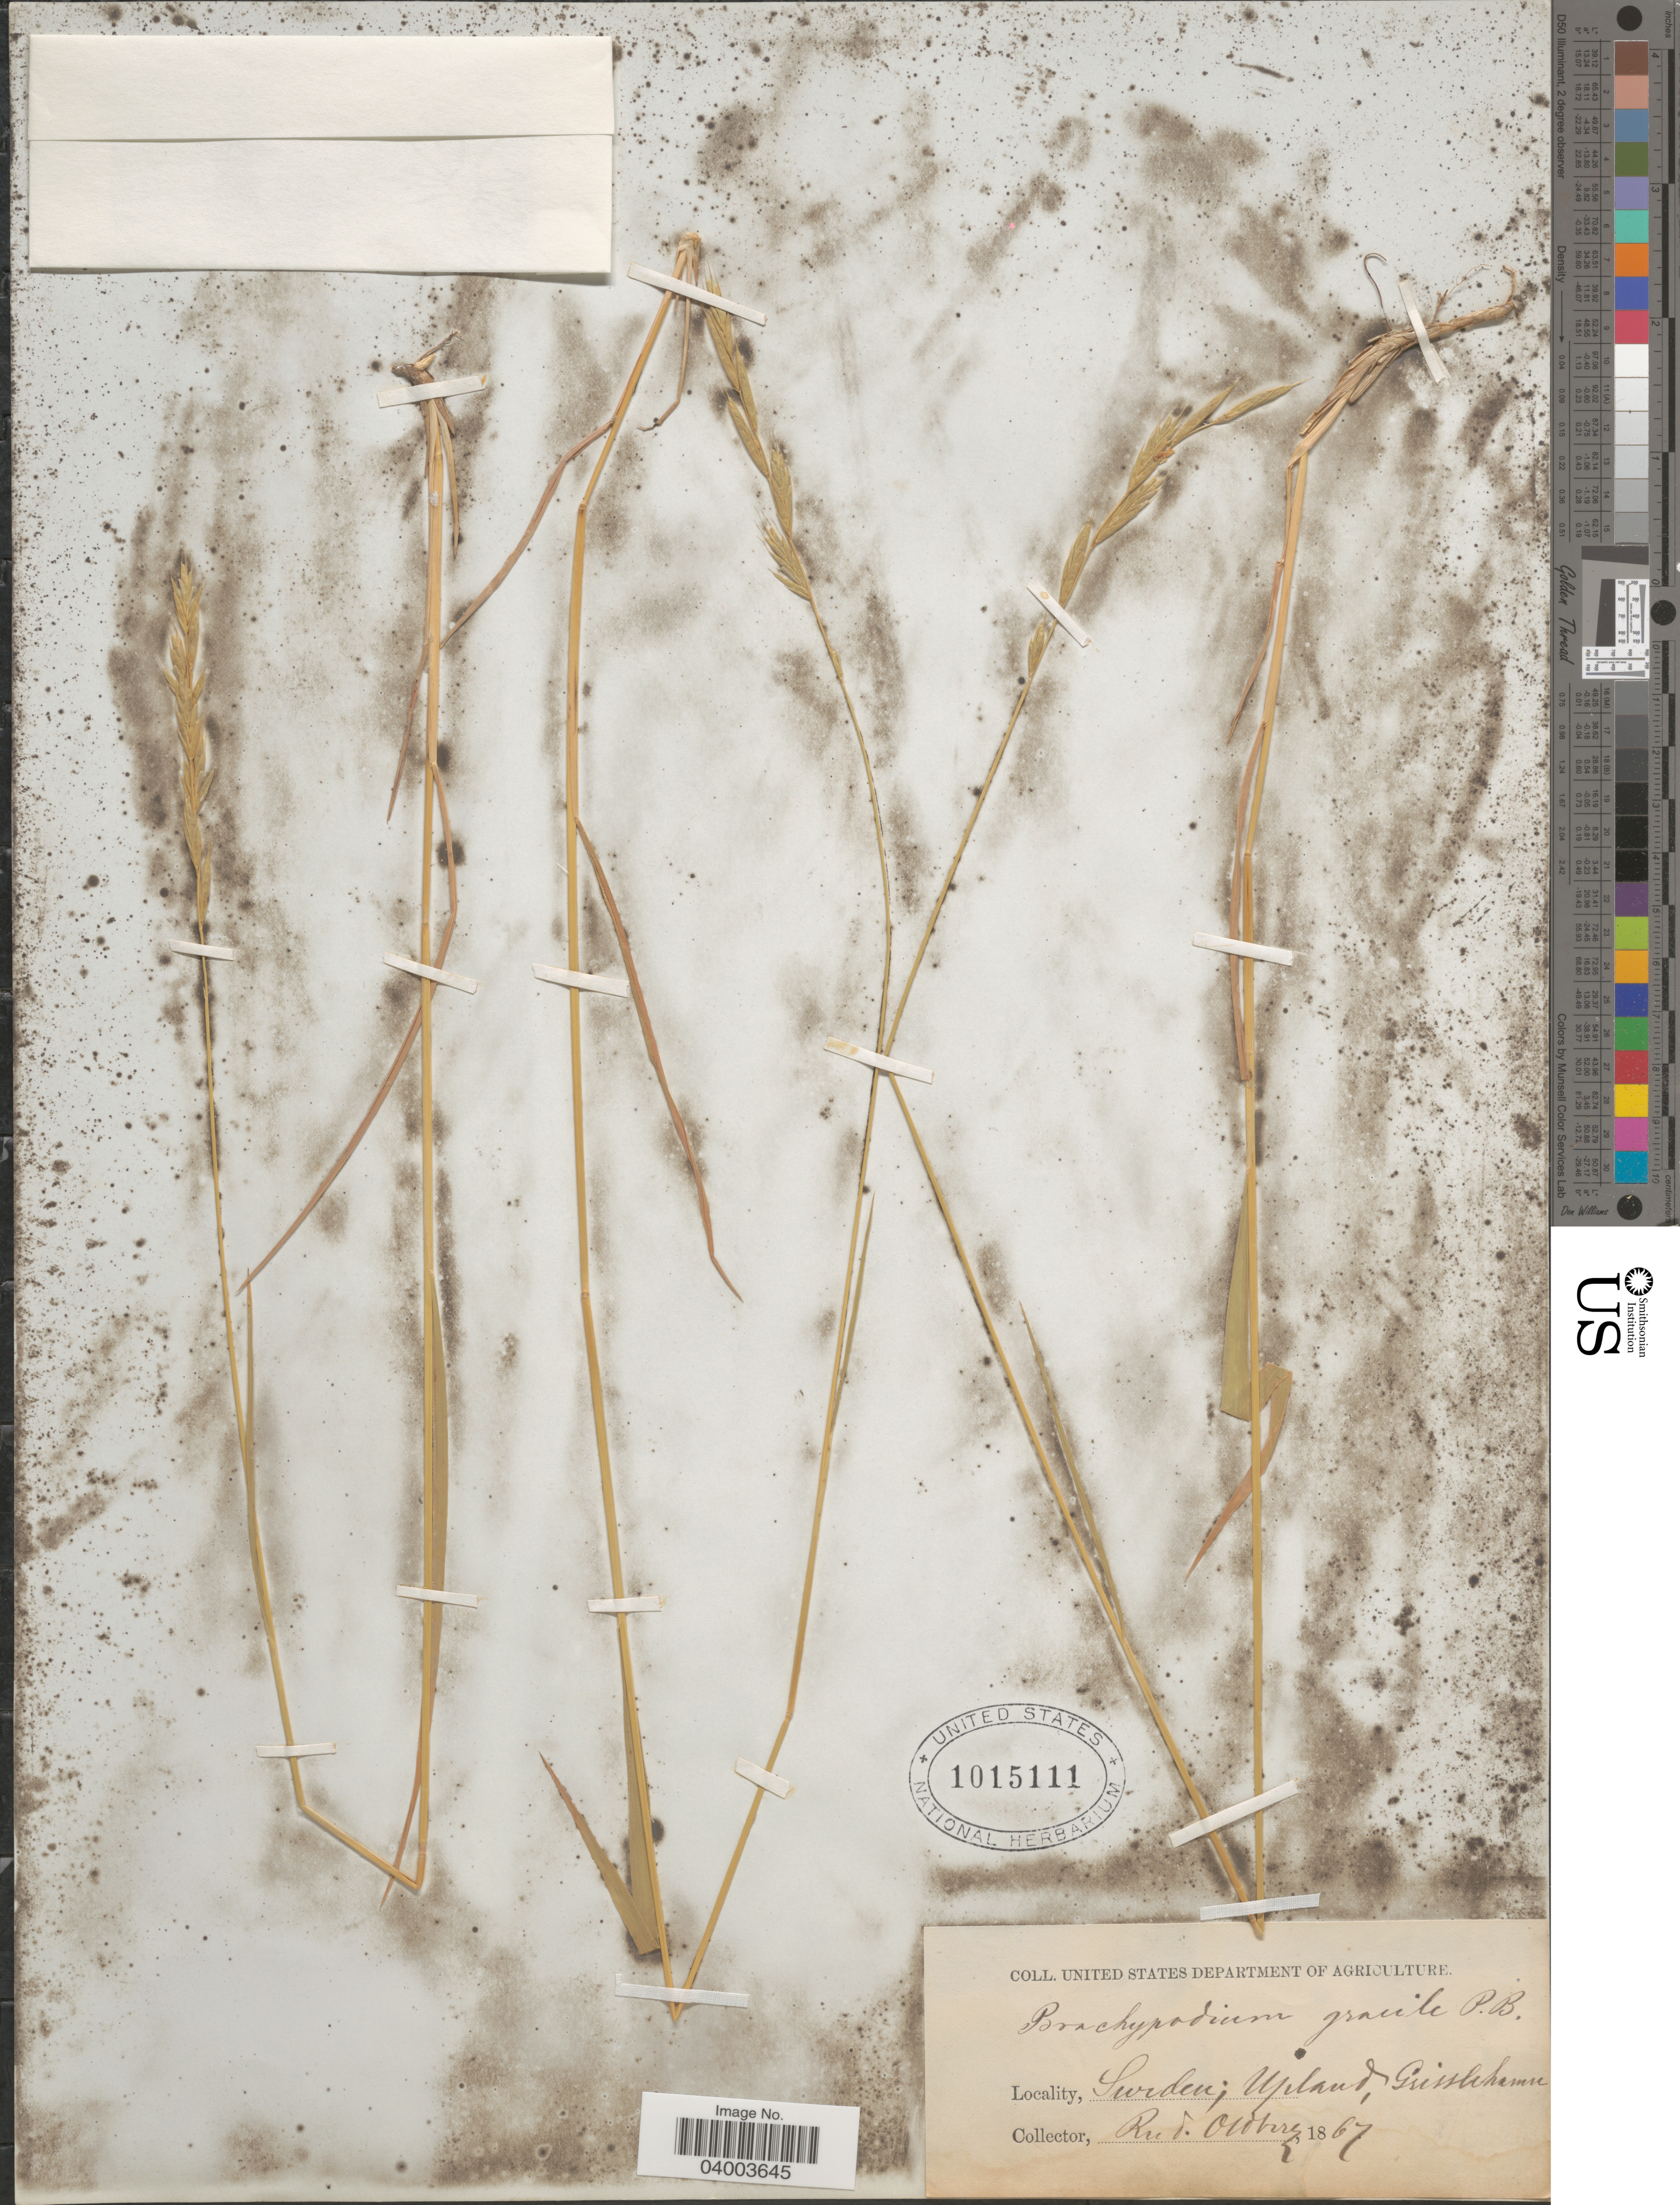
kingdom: Plantae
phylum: Tracheophyta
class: Liliopsida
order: Poales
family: Poaceae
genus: Brachypodium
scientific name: Brachypodium sylvaticum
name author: (Huds.) P. Beauv.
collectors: R. Oldberg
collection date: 1867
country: Sweden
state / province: Uppsala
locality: Upland, Grisslehamn.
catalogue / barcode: US 1015111